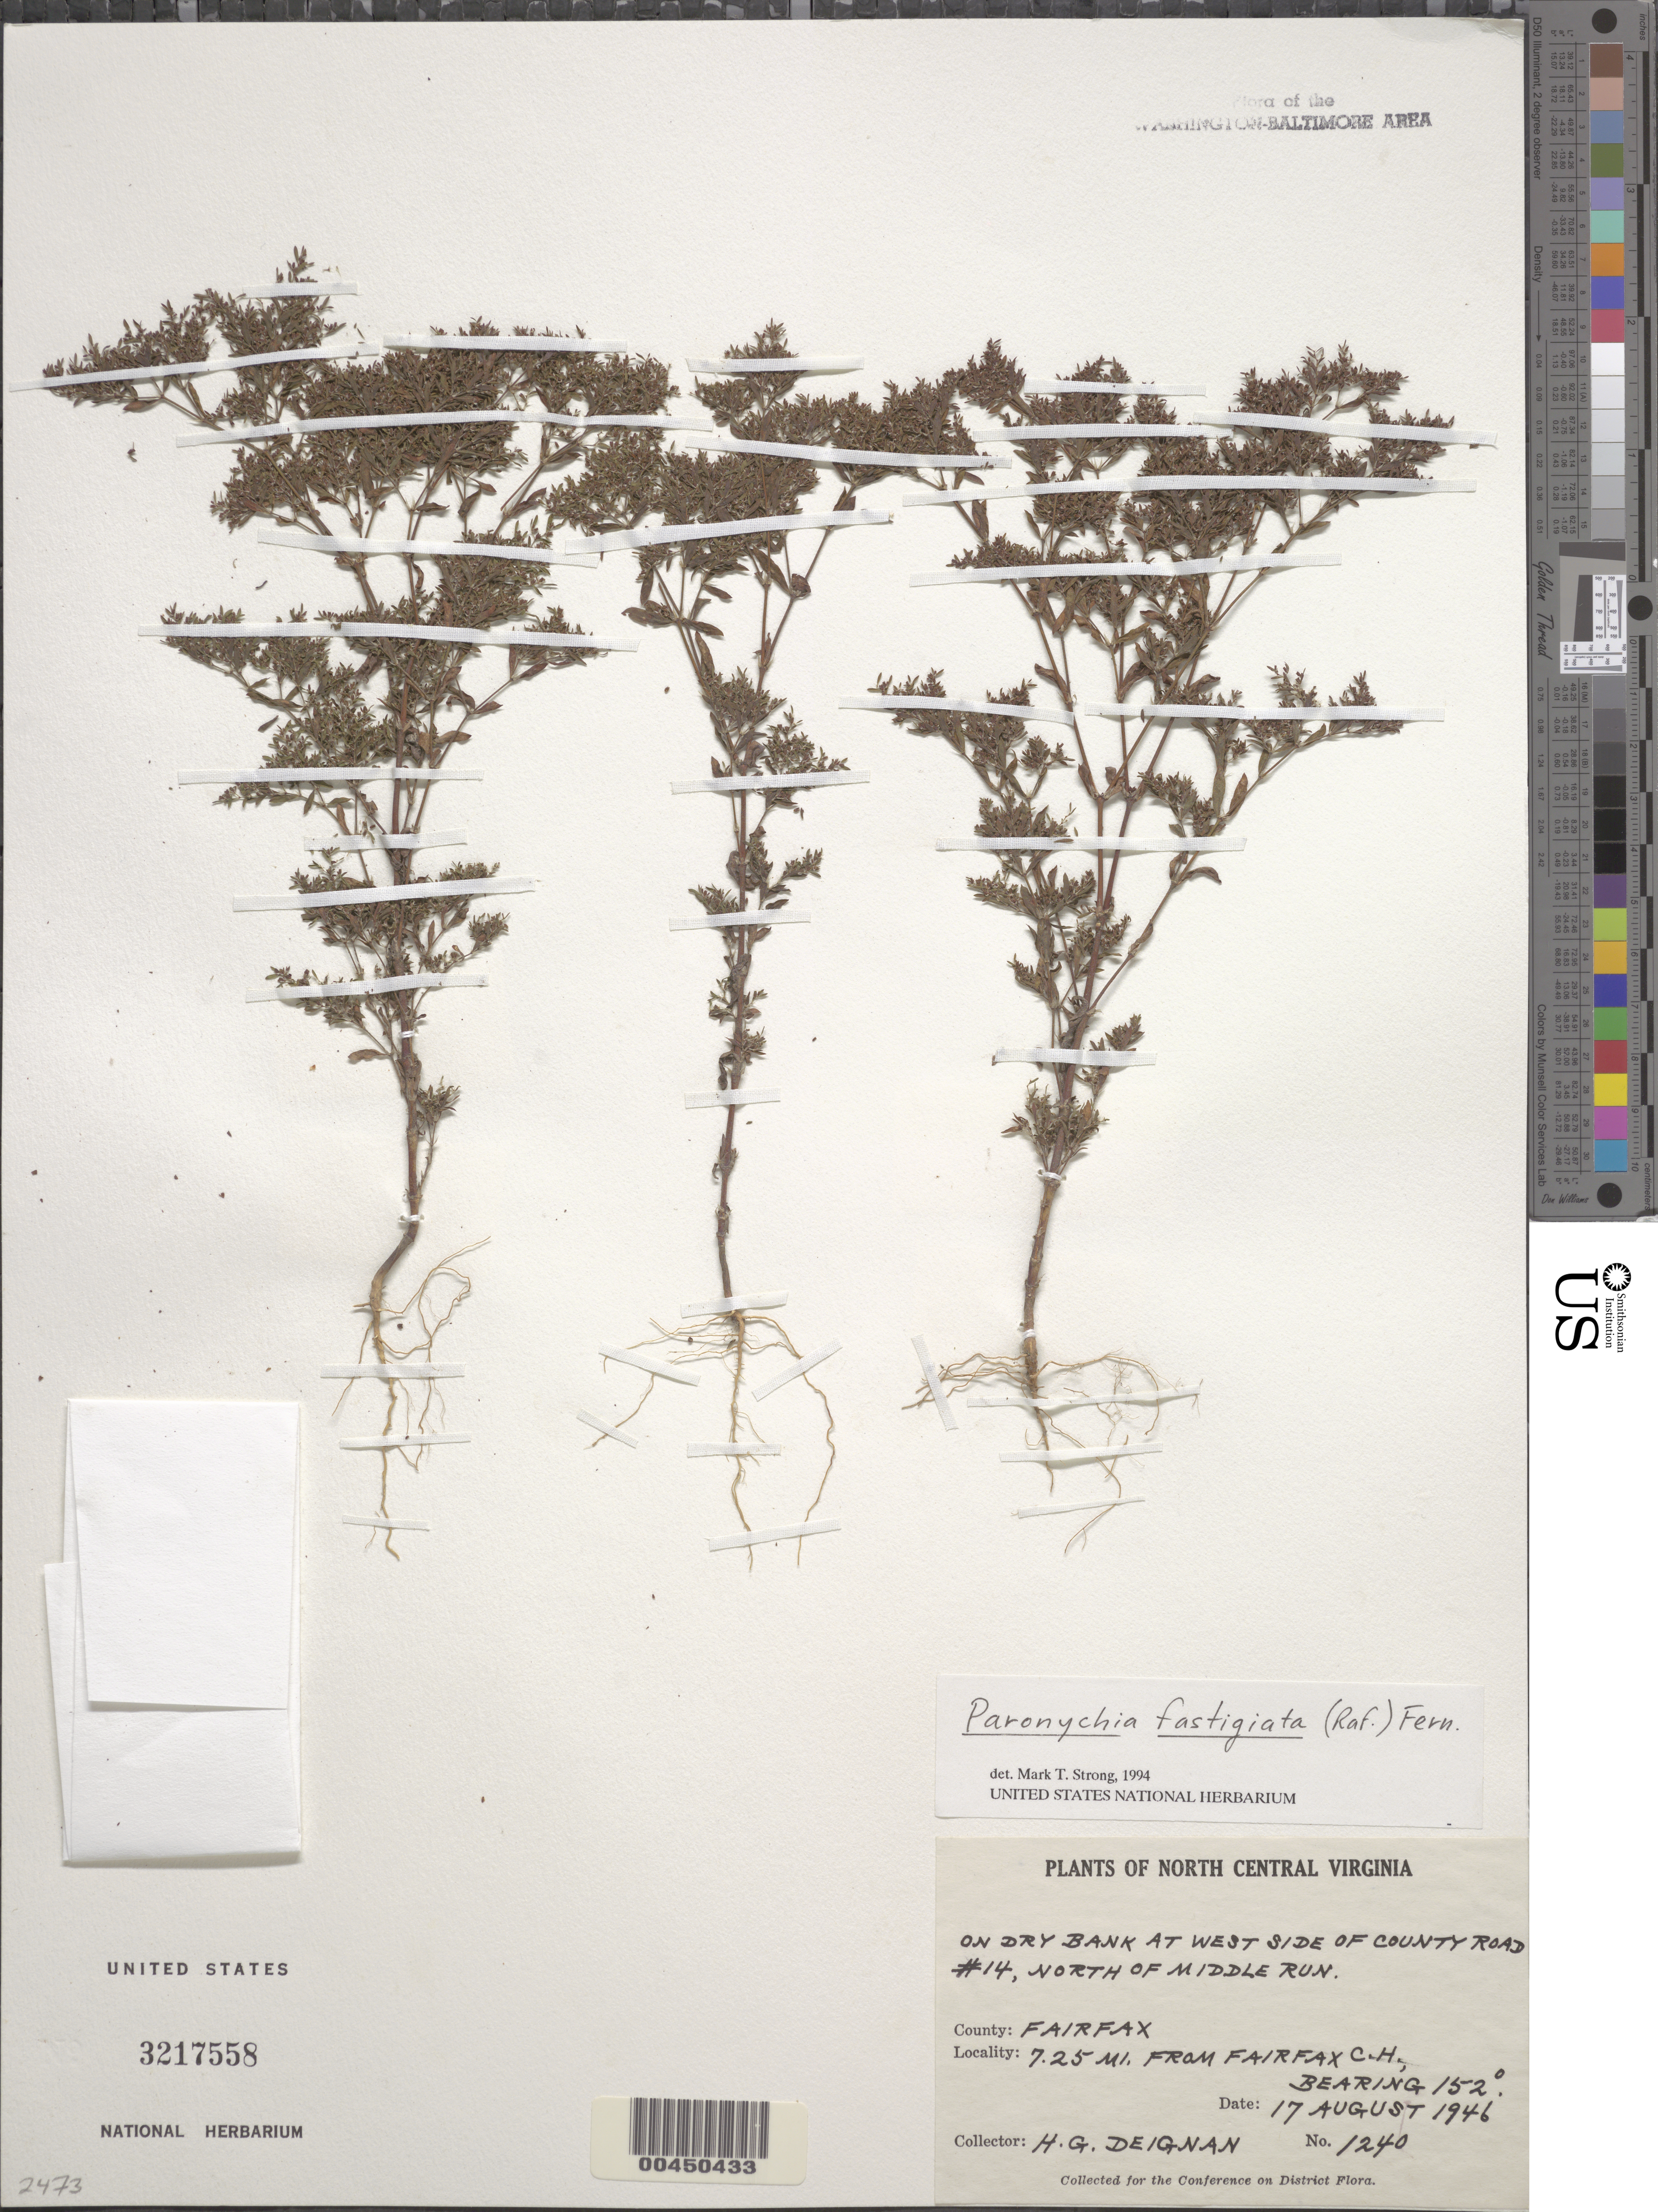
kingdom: Plantae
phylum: Tracheophyta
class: Magnoliopsida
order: Caryophyllales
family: Caryophyllaceae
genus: Paronychia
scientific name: Paronychia fastigiata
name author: (Raf.) Fernald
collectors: H. Deignan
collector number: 1240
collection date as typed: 17 Aug 1946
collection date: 1946-08-17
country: United States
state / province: Virginia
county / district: Fairfax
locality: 7.25 mi. from Fairfax Court House, W side of County Road #14, N of Middle Run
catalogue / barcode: US 3217558